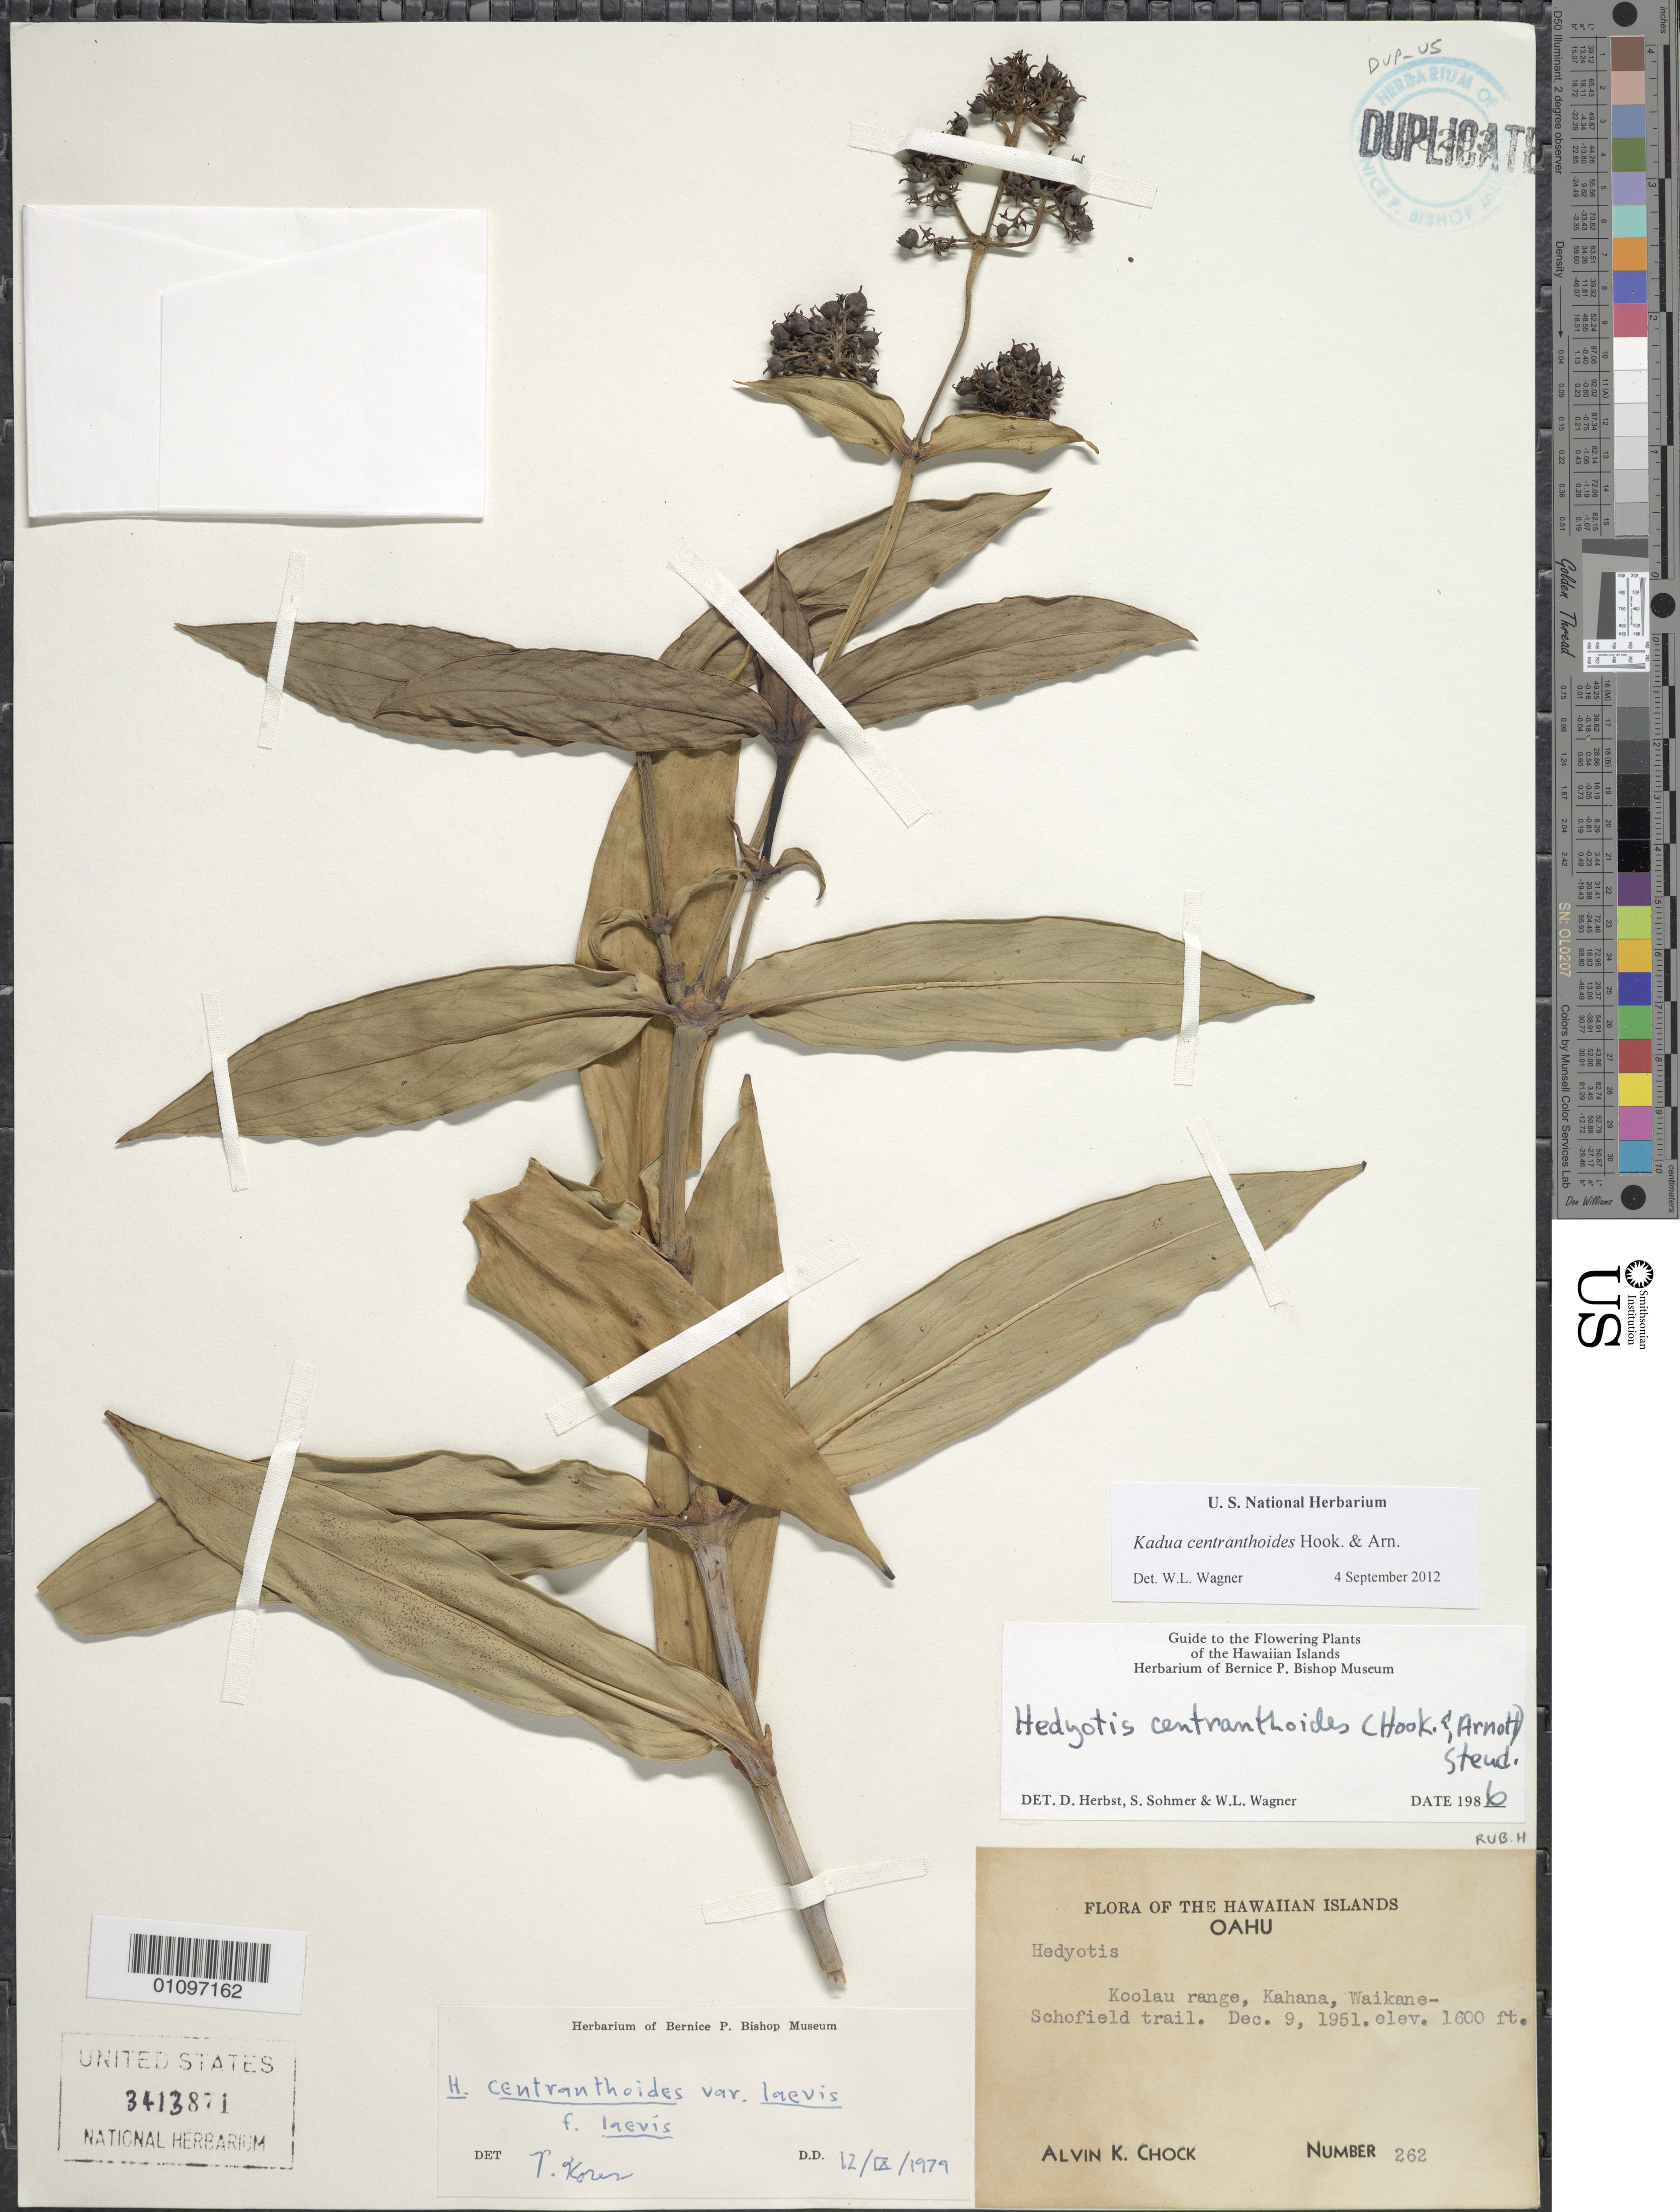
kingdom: Plantae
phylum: Tracheophyta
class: Magnoliopsida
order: Gentianales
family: Rubiaceae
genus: Kadua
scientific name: Kadua centranthoides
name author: Hook. & Arn.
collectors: A. Chock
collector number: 262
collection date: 1951-12-09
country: United States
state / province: Hawaii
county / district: Honolulu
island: Oahu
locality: Koolau range, Kahana, Waikane-Schofield trail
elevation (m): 488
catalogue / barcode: US 3413871